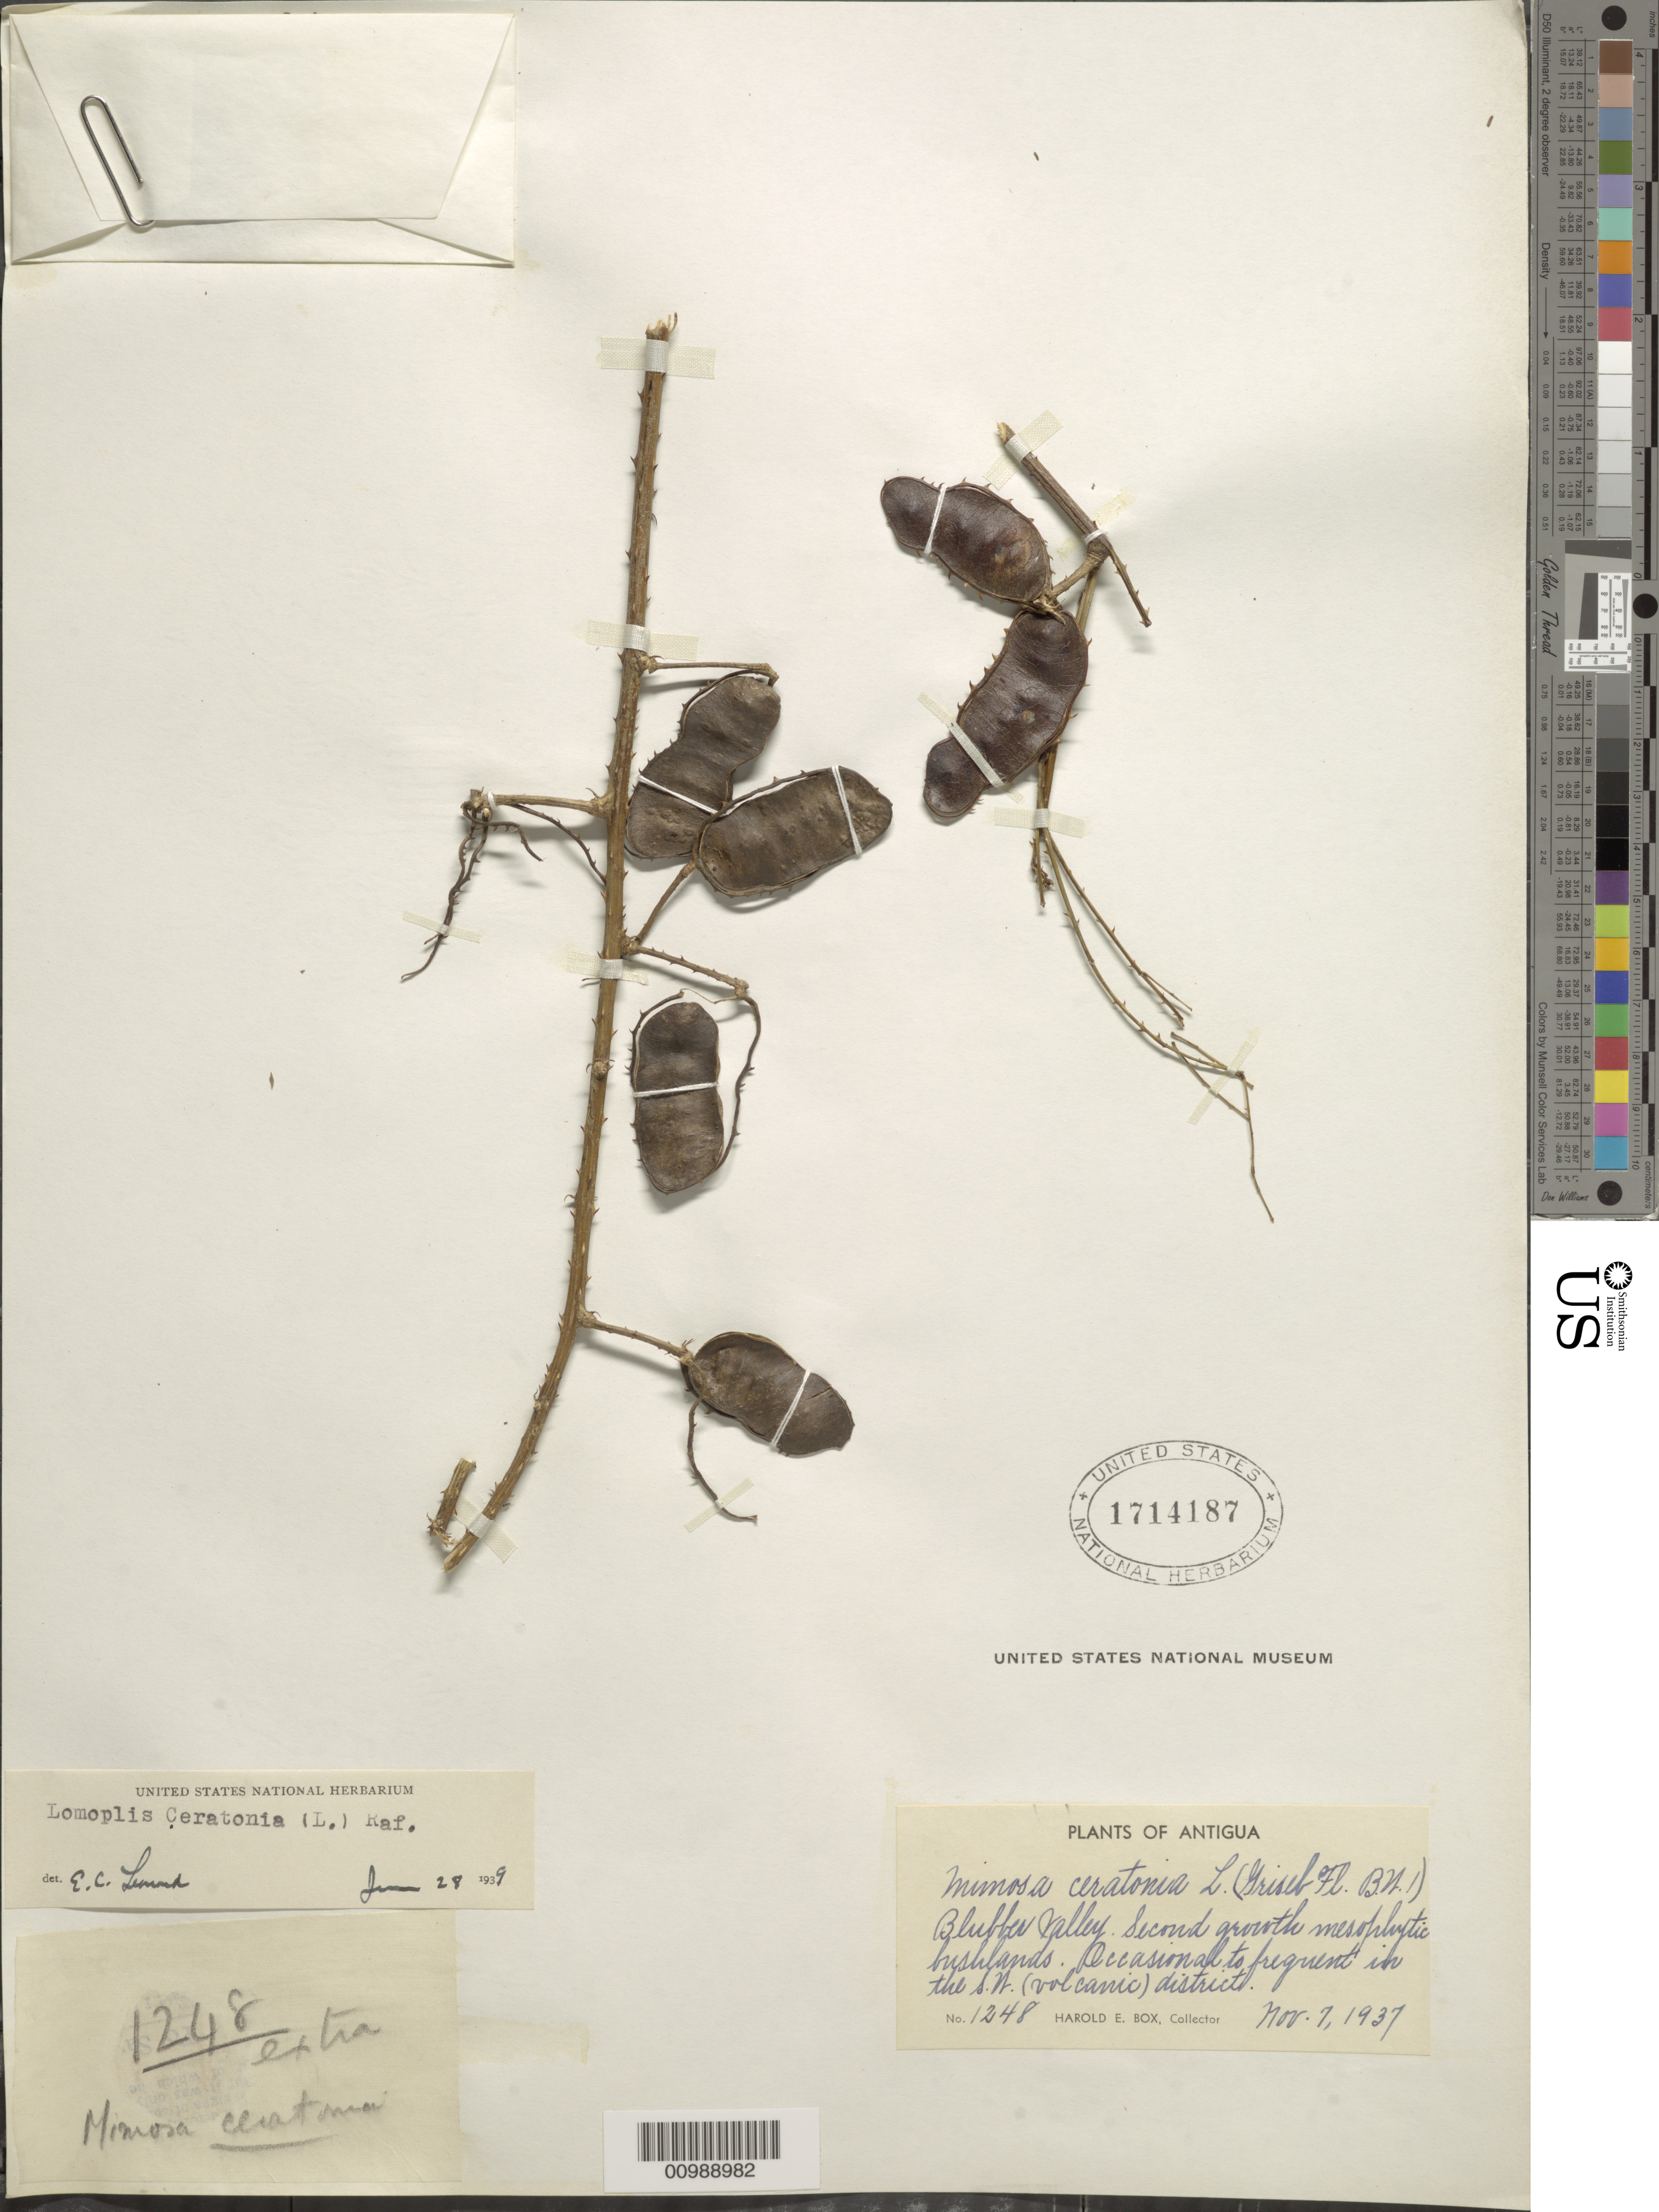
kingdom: Plantae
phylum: Tracheophyta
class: Magnoliopsida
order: Fabales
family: Fabaceae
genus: Mimosa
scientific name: Mimosa ceratonia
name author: L.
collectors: H. E. Box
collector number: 1248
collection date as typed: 07 Nov 1937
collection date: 1937-11-07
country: Antigua and Barbuda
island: Antigua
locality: Occasional to frequent in the SW (volcanic) district.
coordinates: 0 N, 0 E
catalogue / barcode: US 1714187